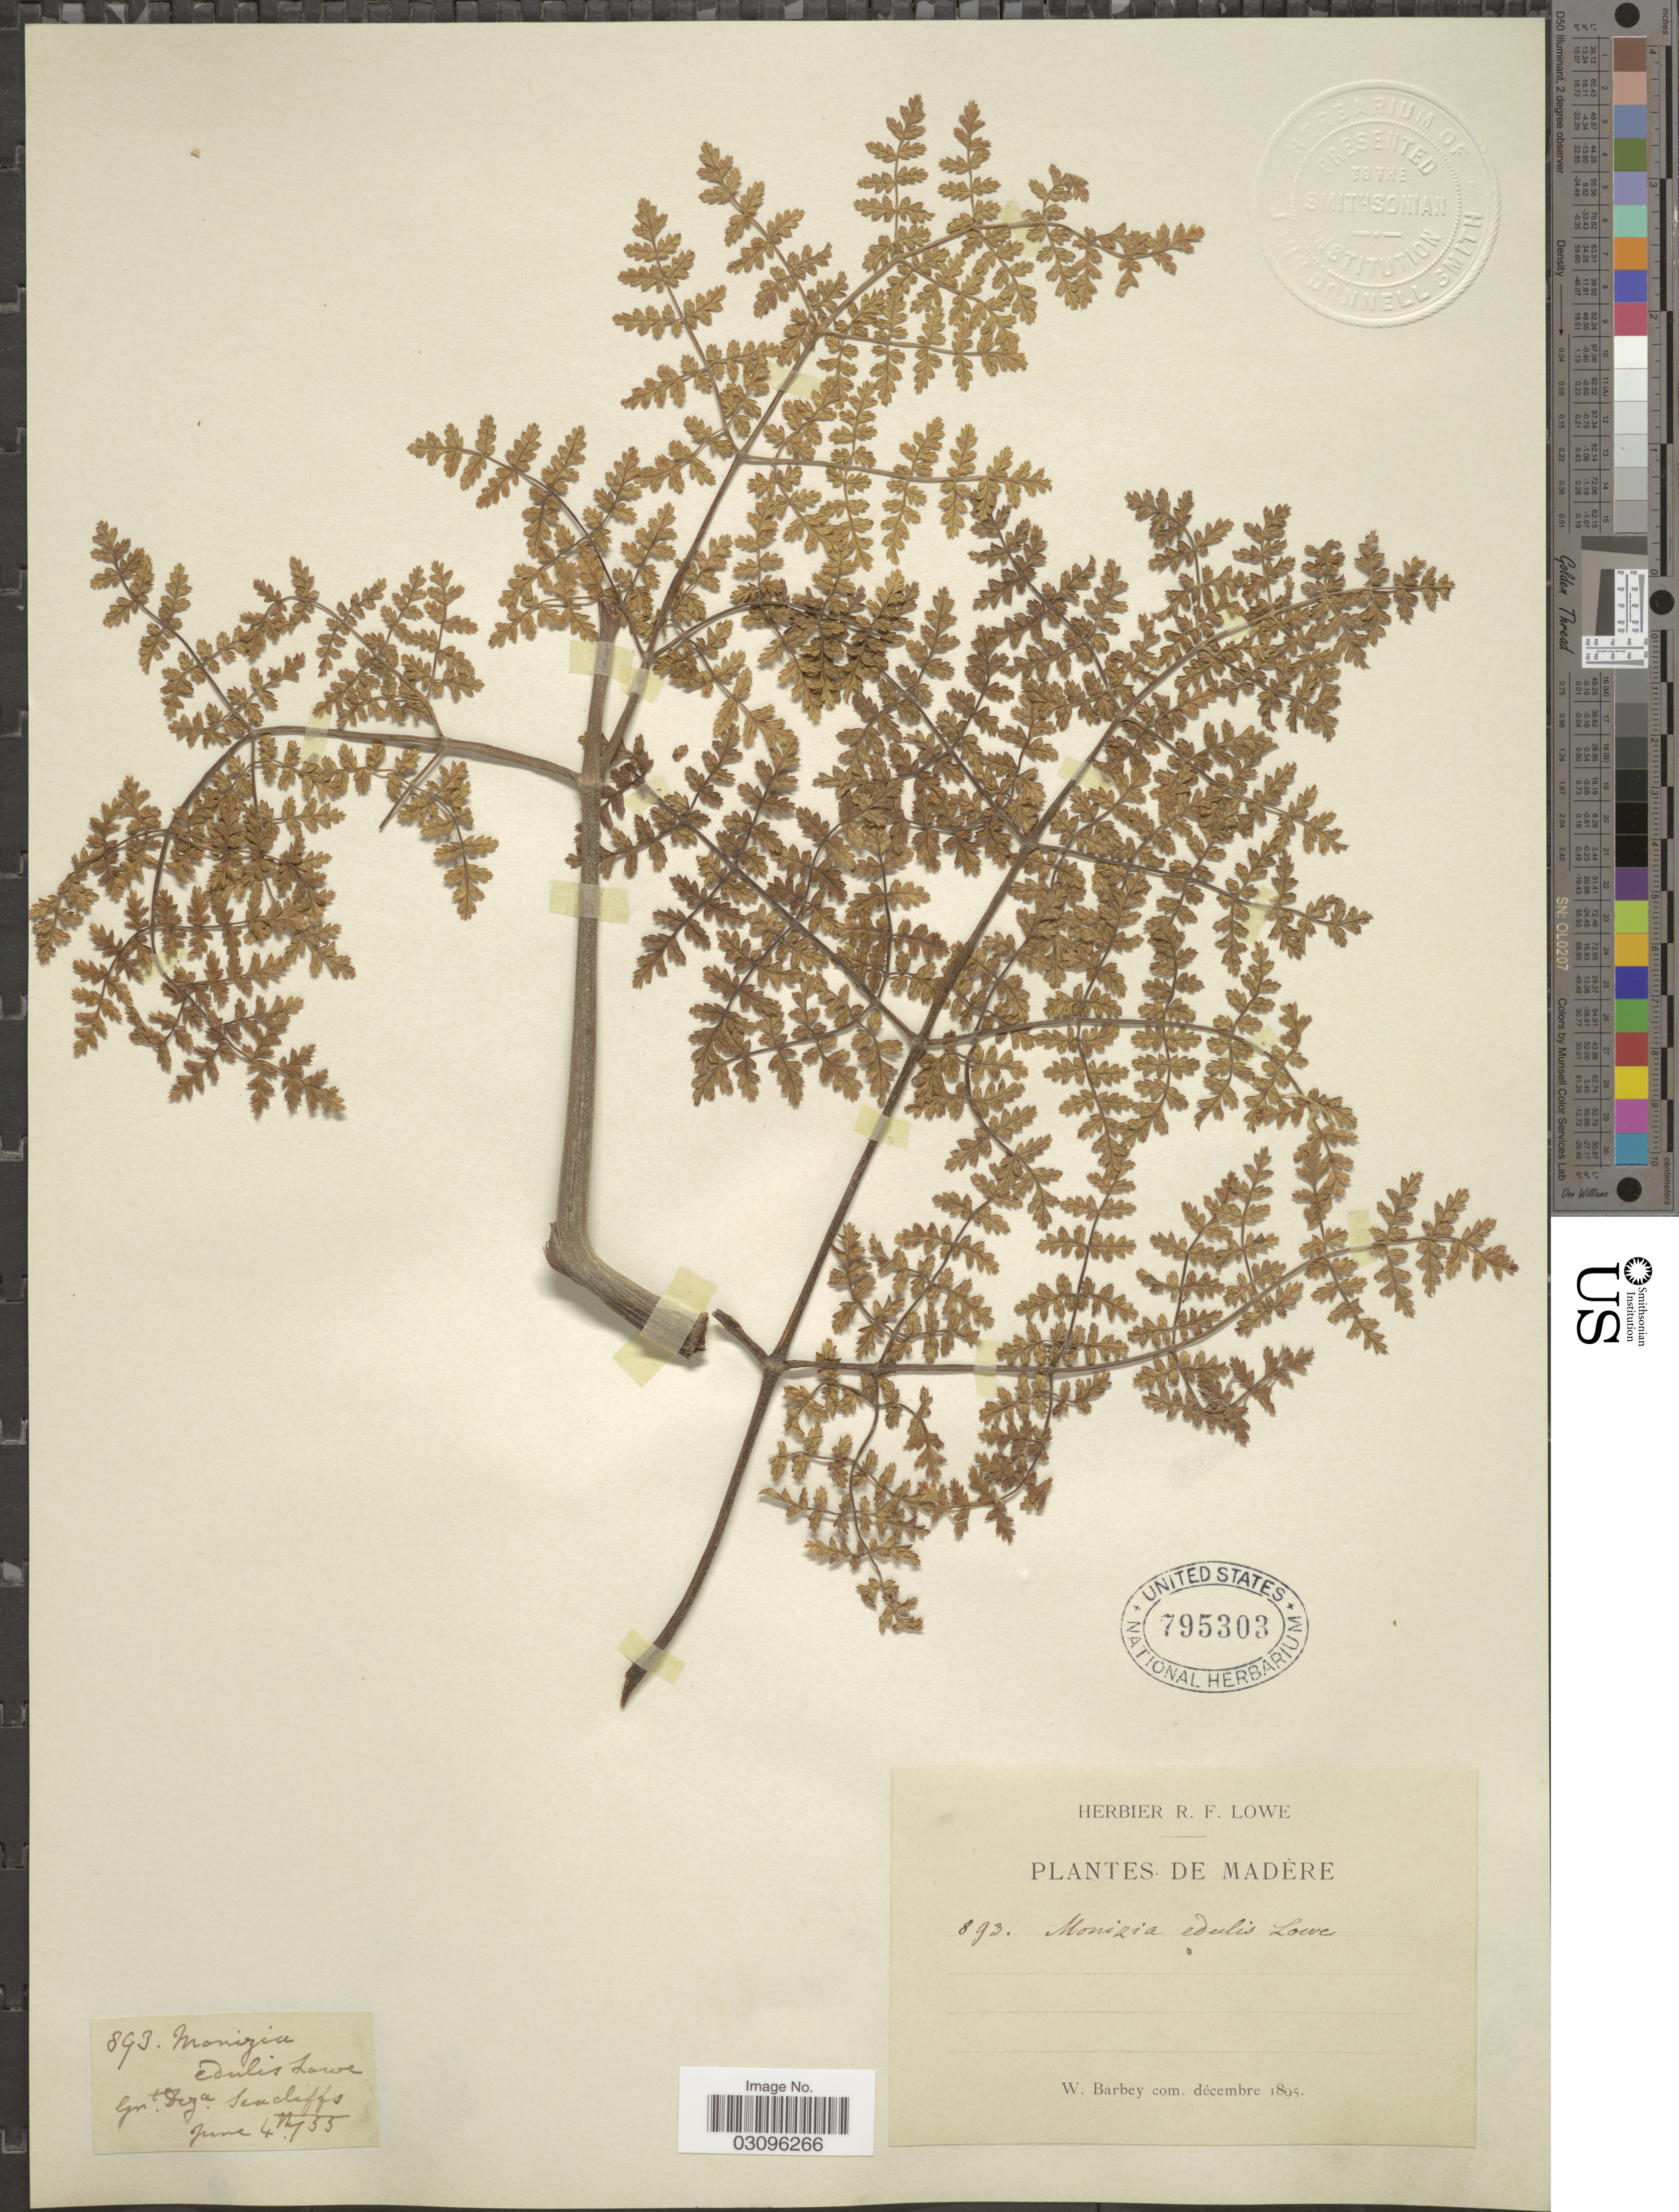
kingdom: Plantae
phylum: Tracheophyta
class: Magnoliopsida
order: Apiales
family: Apiaceae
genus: Melanoselinum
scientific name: Melanoselinum edule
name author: Drude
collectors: ex herb. R. F. Lowe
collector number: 893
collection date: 1933-06-04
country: Portugal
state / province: Madeira (Aut. Reg.)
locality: Madère. [illegible text].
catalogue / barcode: US 795303